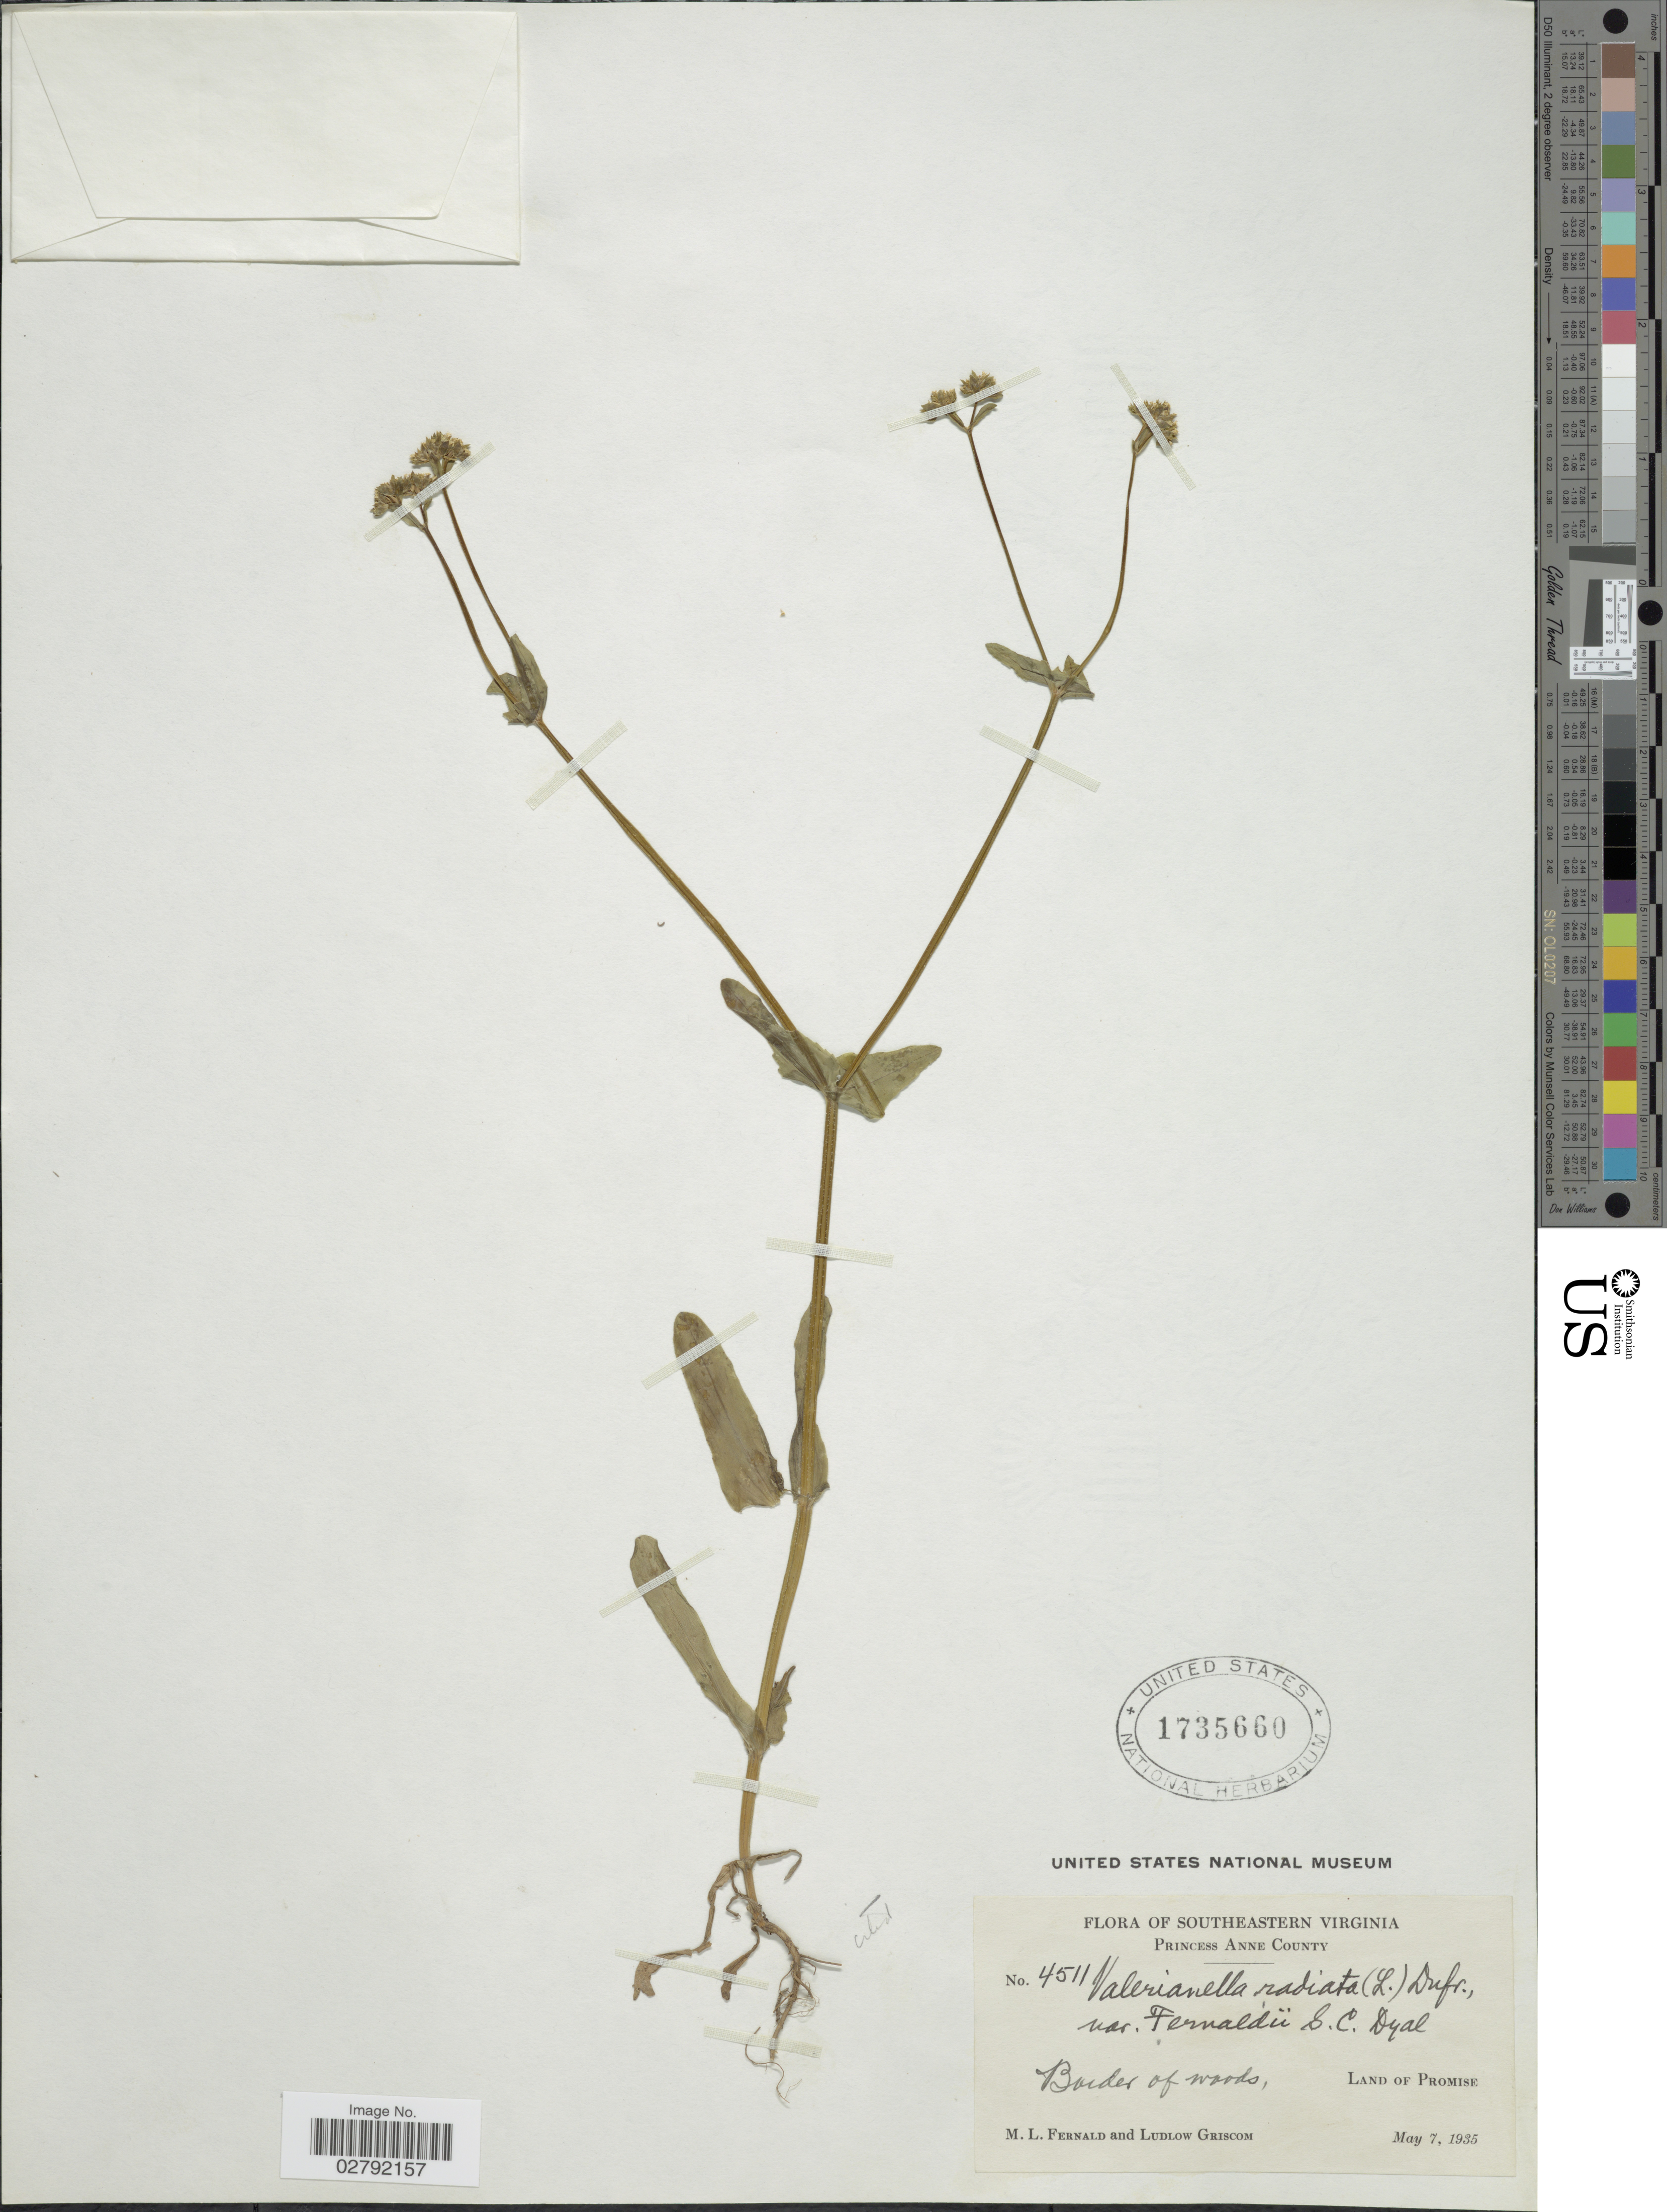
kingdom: Plantae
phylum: Tracheophyta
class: Magnoliopsida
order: Dipsacales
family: Caprifoliaceae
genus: Valerianella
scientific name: Valerianella radiata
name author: (L.) Dufr.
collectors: M. L. Fernald & L. Griscom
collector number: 4511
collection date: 1935-05-07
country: United States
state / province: Virginia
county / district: City of Virginia Beach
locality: Southeastern Virginia. Princess Anne County. Border of woods, Land of Promise.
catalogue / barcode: US 1735660